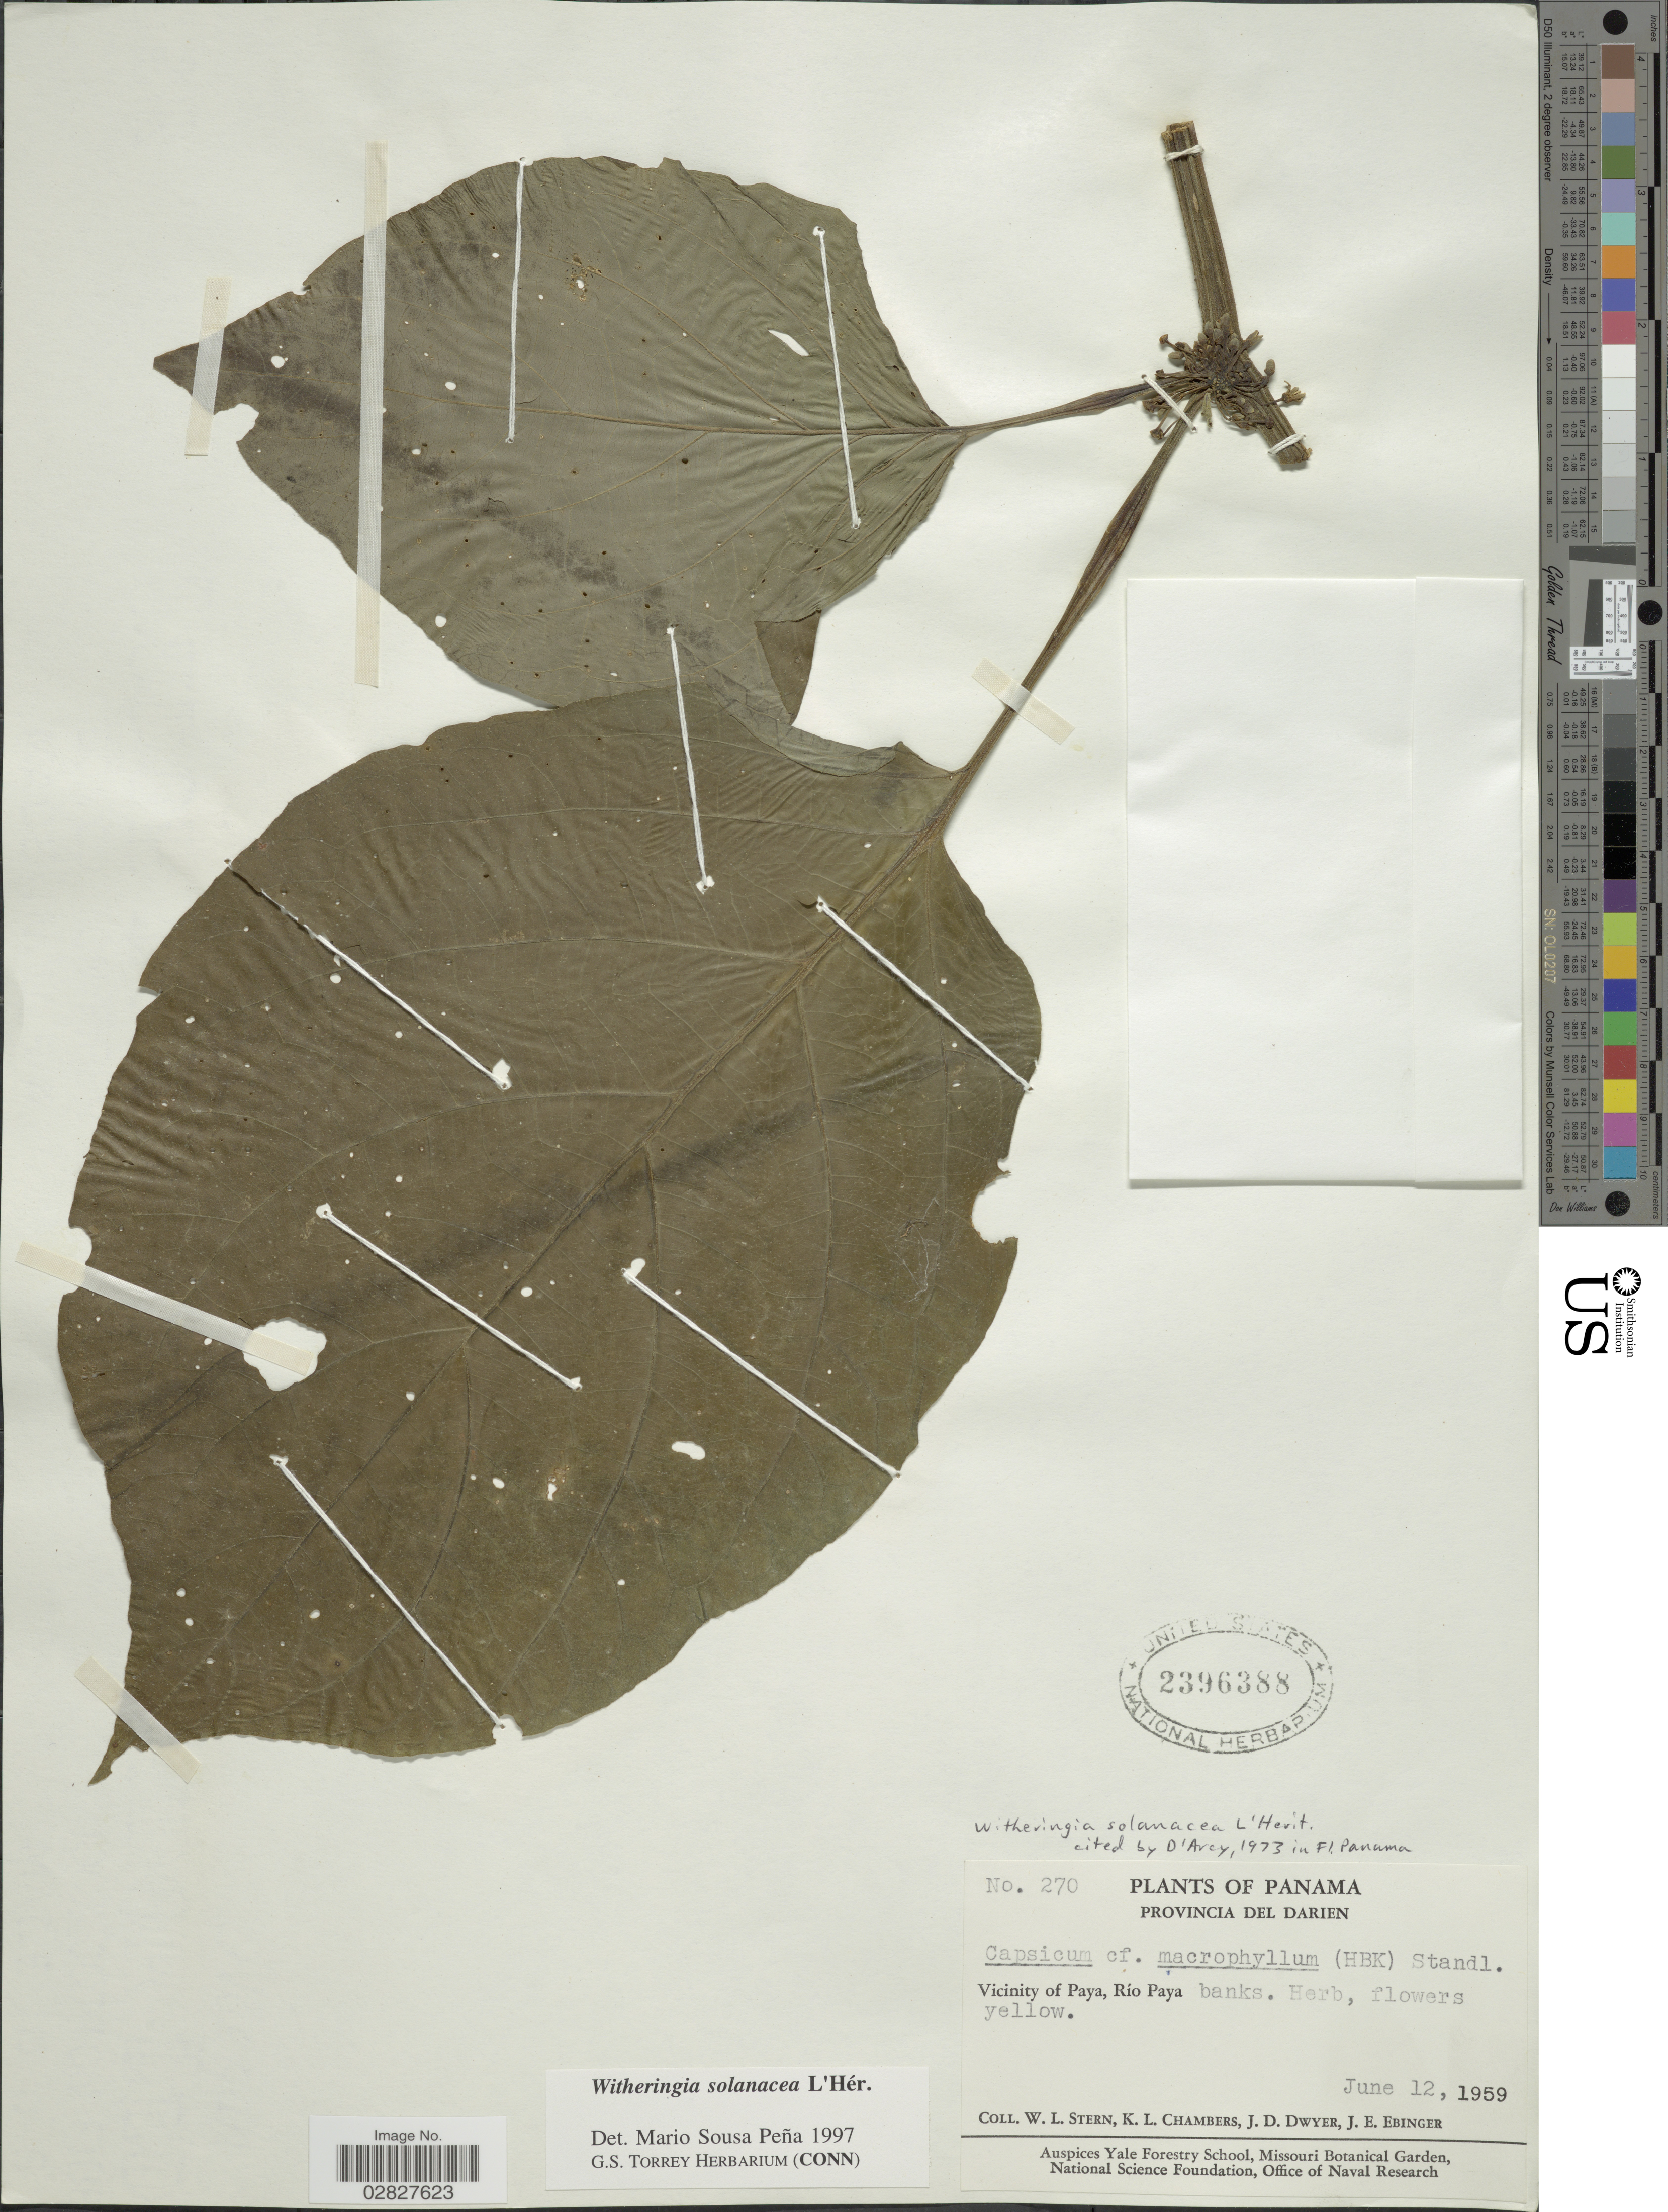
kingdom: Plantae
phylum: Tracheophyta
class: Magnoliopsida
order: Solanales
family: Solanaceae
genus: Witheringia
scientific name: Witheringia solanacea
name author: L'Hér.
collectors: W. L. Stern, K. Chambers, J. D. Dwyer & J. Ebinger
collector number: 270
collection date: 1959-06-12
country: Panama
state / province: Darién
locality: Vicinity of Paya, Río Paya banks.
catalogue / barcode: US 2396388